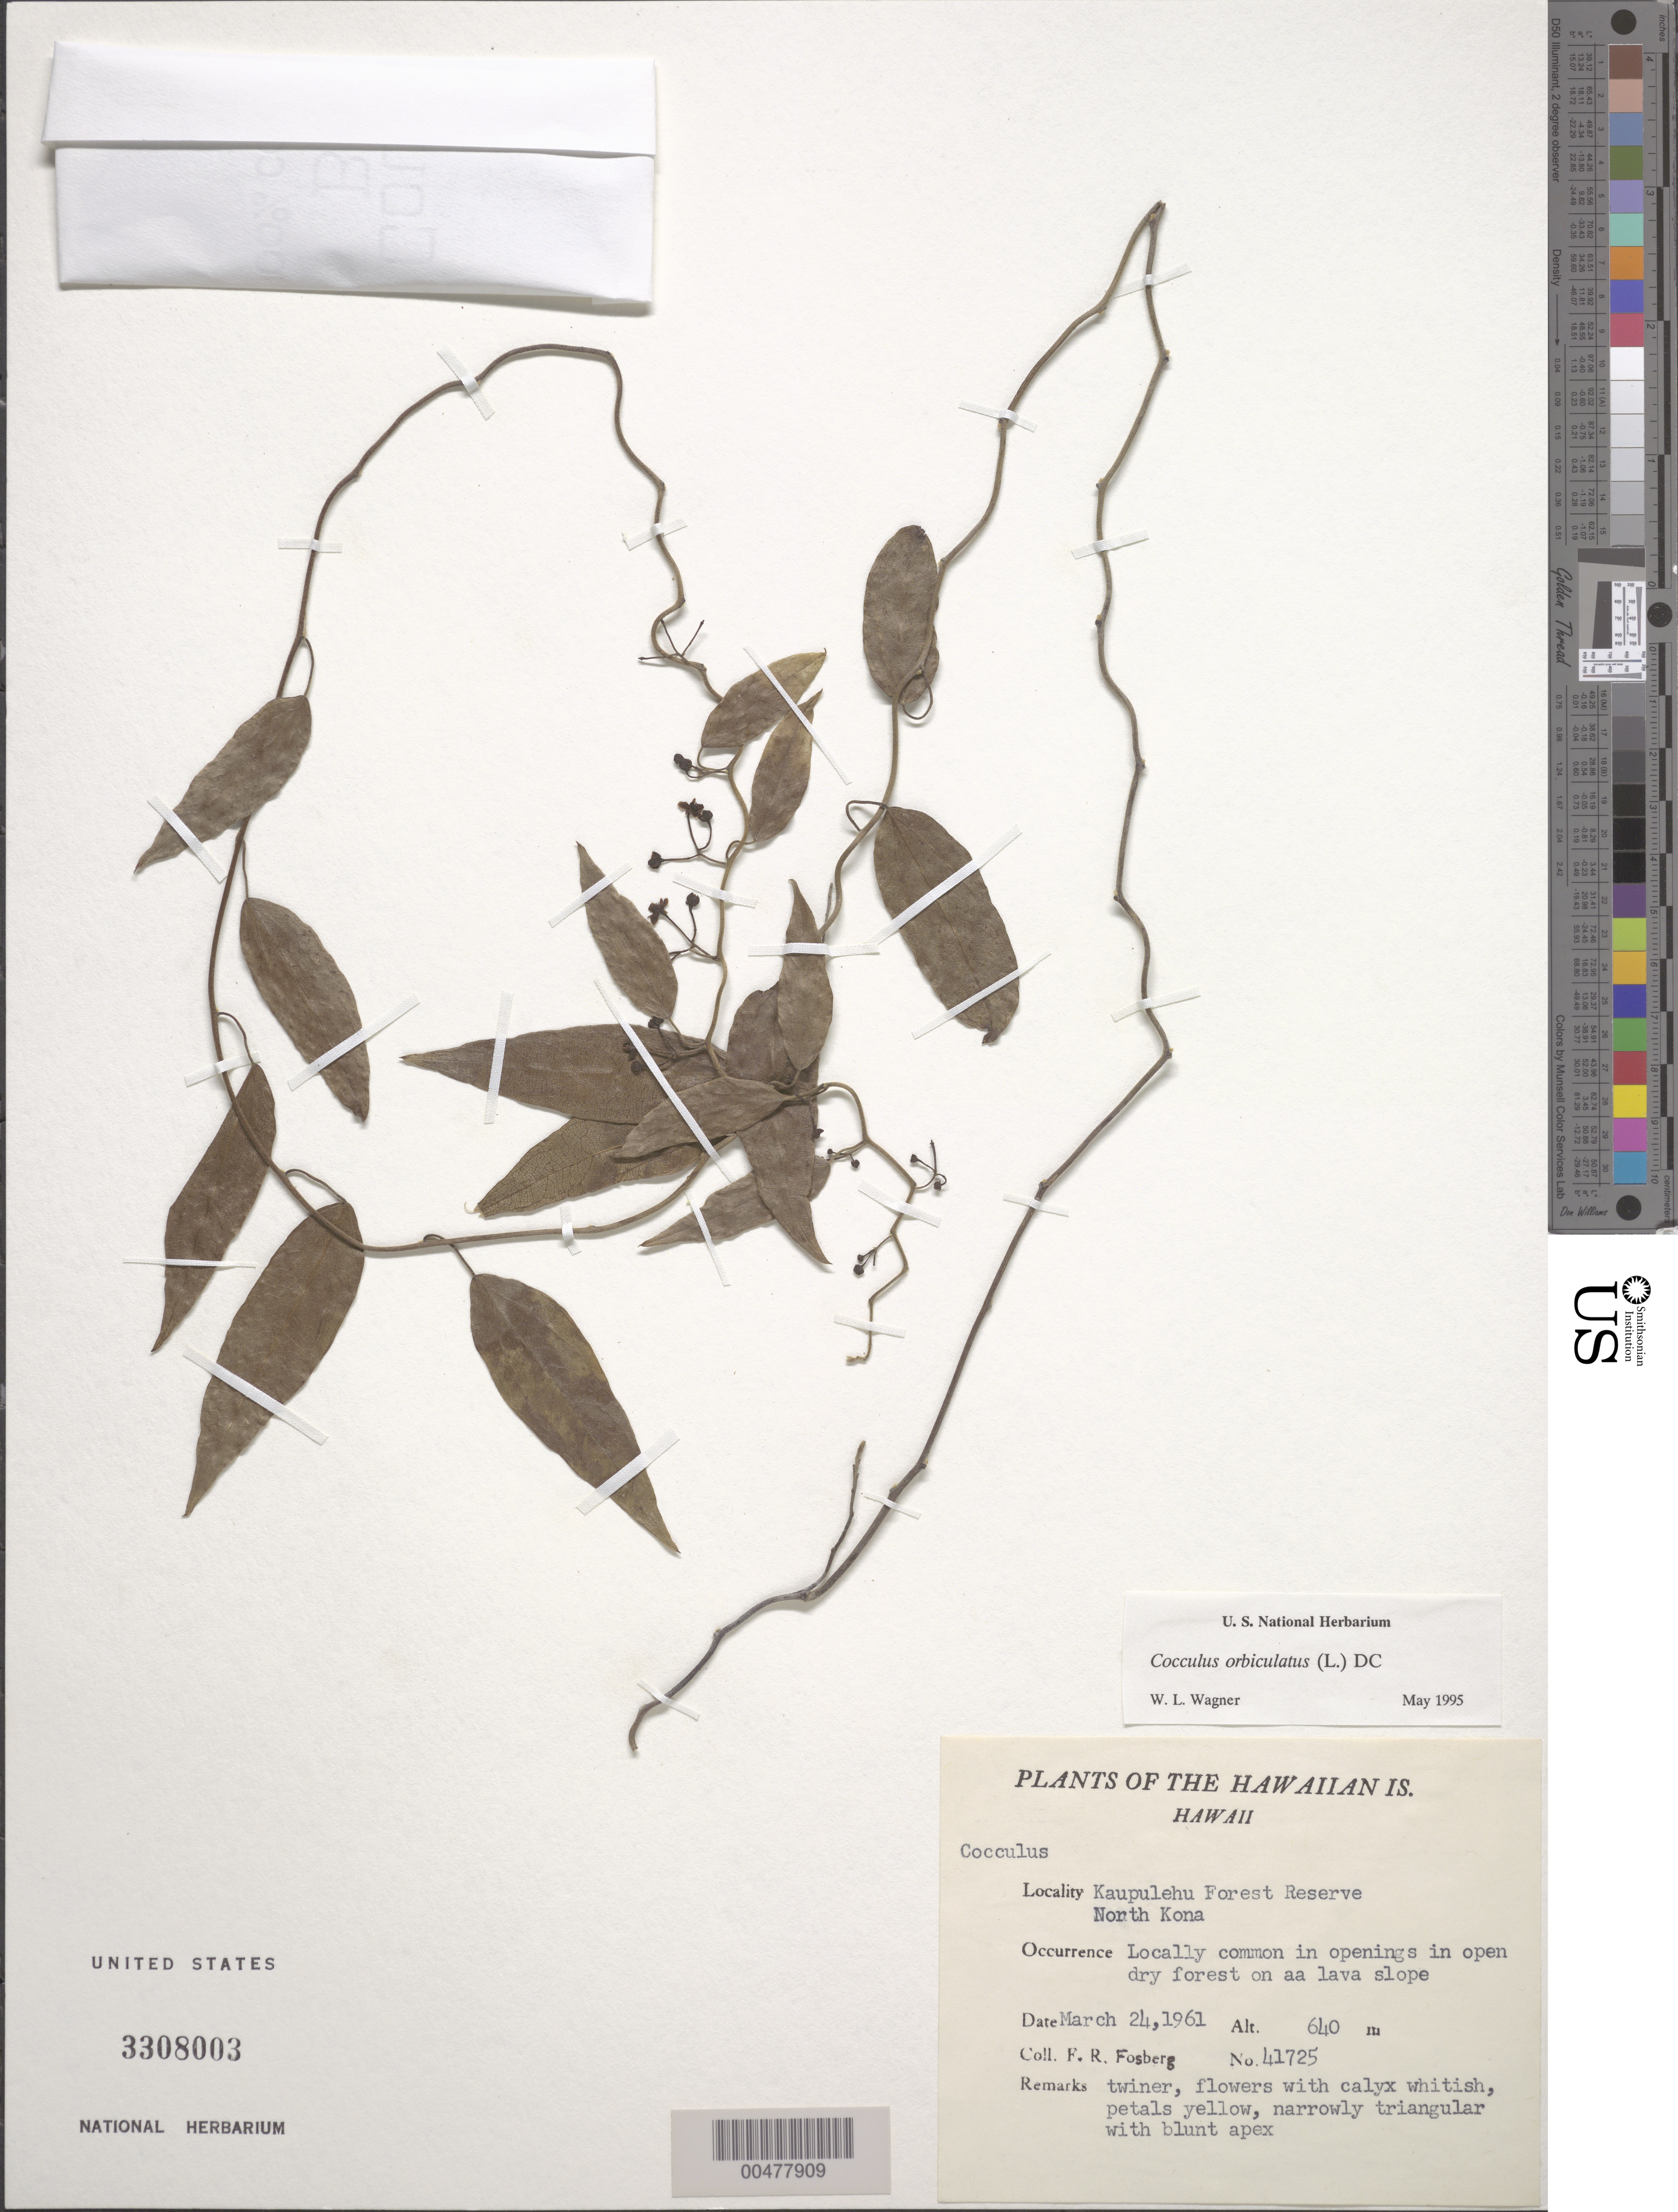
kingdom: Plantae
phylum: Tracheophyta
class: Magnoliopsida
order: Ranunculales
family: Menispermaceae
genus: Cocculus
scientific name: Cocculus orbiculatus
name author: (L.) DC.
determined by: Wagner, W. L., (BOT), Smithsonian Institution - National Museum of Natural History (UNITED STATES)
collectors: F. R. Fosberg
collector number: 41725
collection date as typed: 24 Mar 1961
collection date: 1961-03-24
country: United States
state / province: Hawaii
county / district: Hawaii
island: Hawaii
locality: Kaupulehu Forest Reserve, N Kona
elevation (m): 640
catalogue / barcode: US 3308003